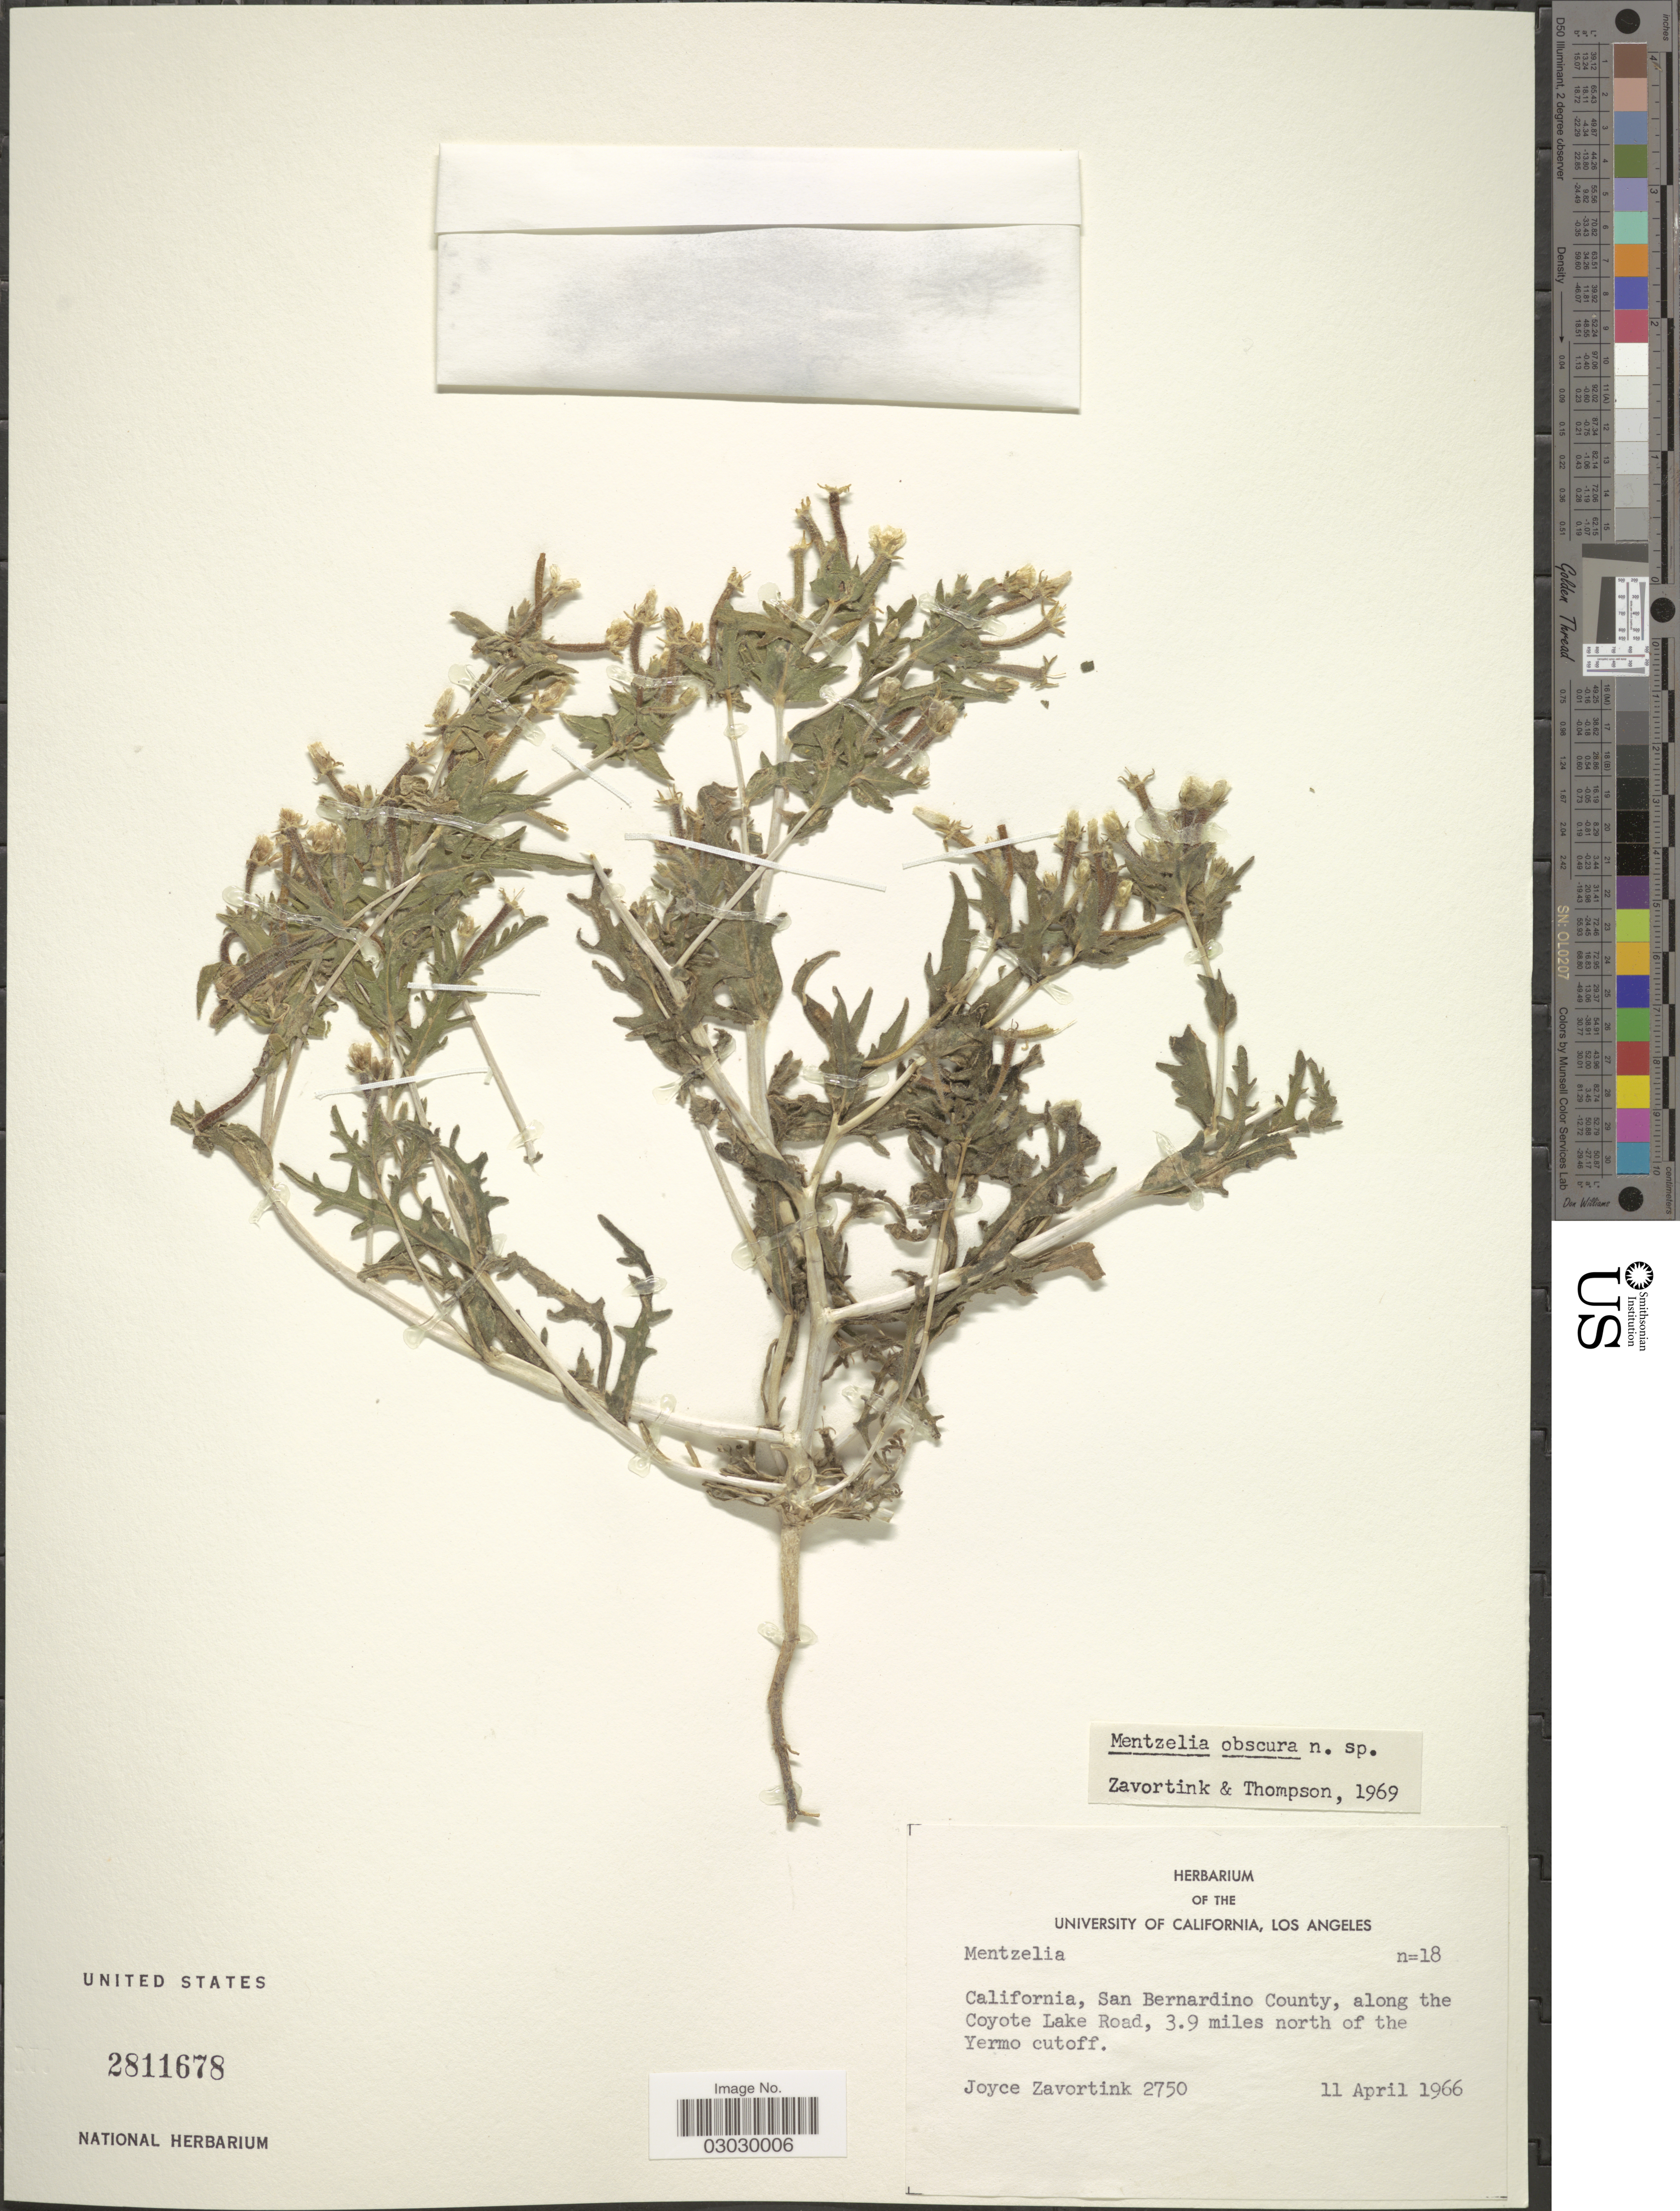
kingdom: Plantae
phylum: Tracheophyta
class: Magnoliopsida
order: Cornales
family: Loasaceae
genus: Mentzelia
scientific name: Mentzelia obscura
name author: H.J. Thomps. & J.E. Roberts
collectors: J. Zavortink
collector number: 2750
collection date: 1966-04-11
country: United States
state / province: California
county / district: San Bernardino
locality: San Bernardino County, along the Coyote Lake Road, 3.9 miles north of the Yermo cutoff.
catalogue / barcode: US 2811678